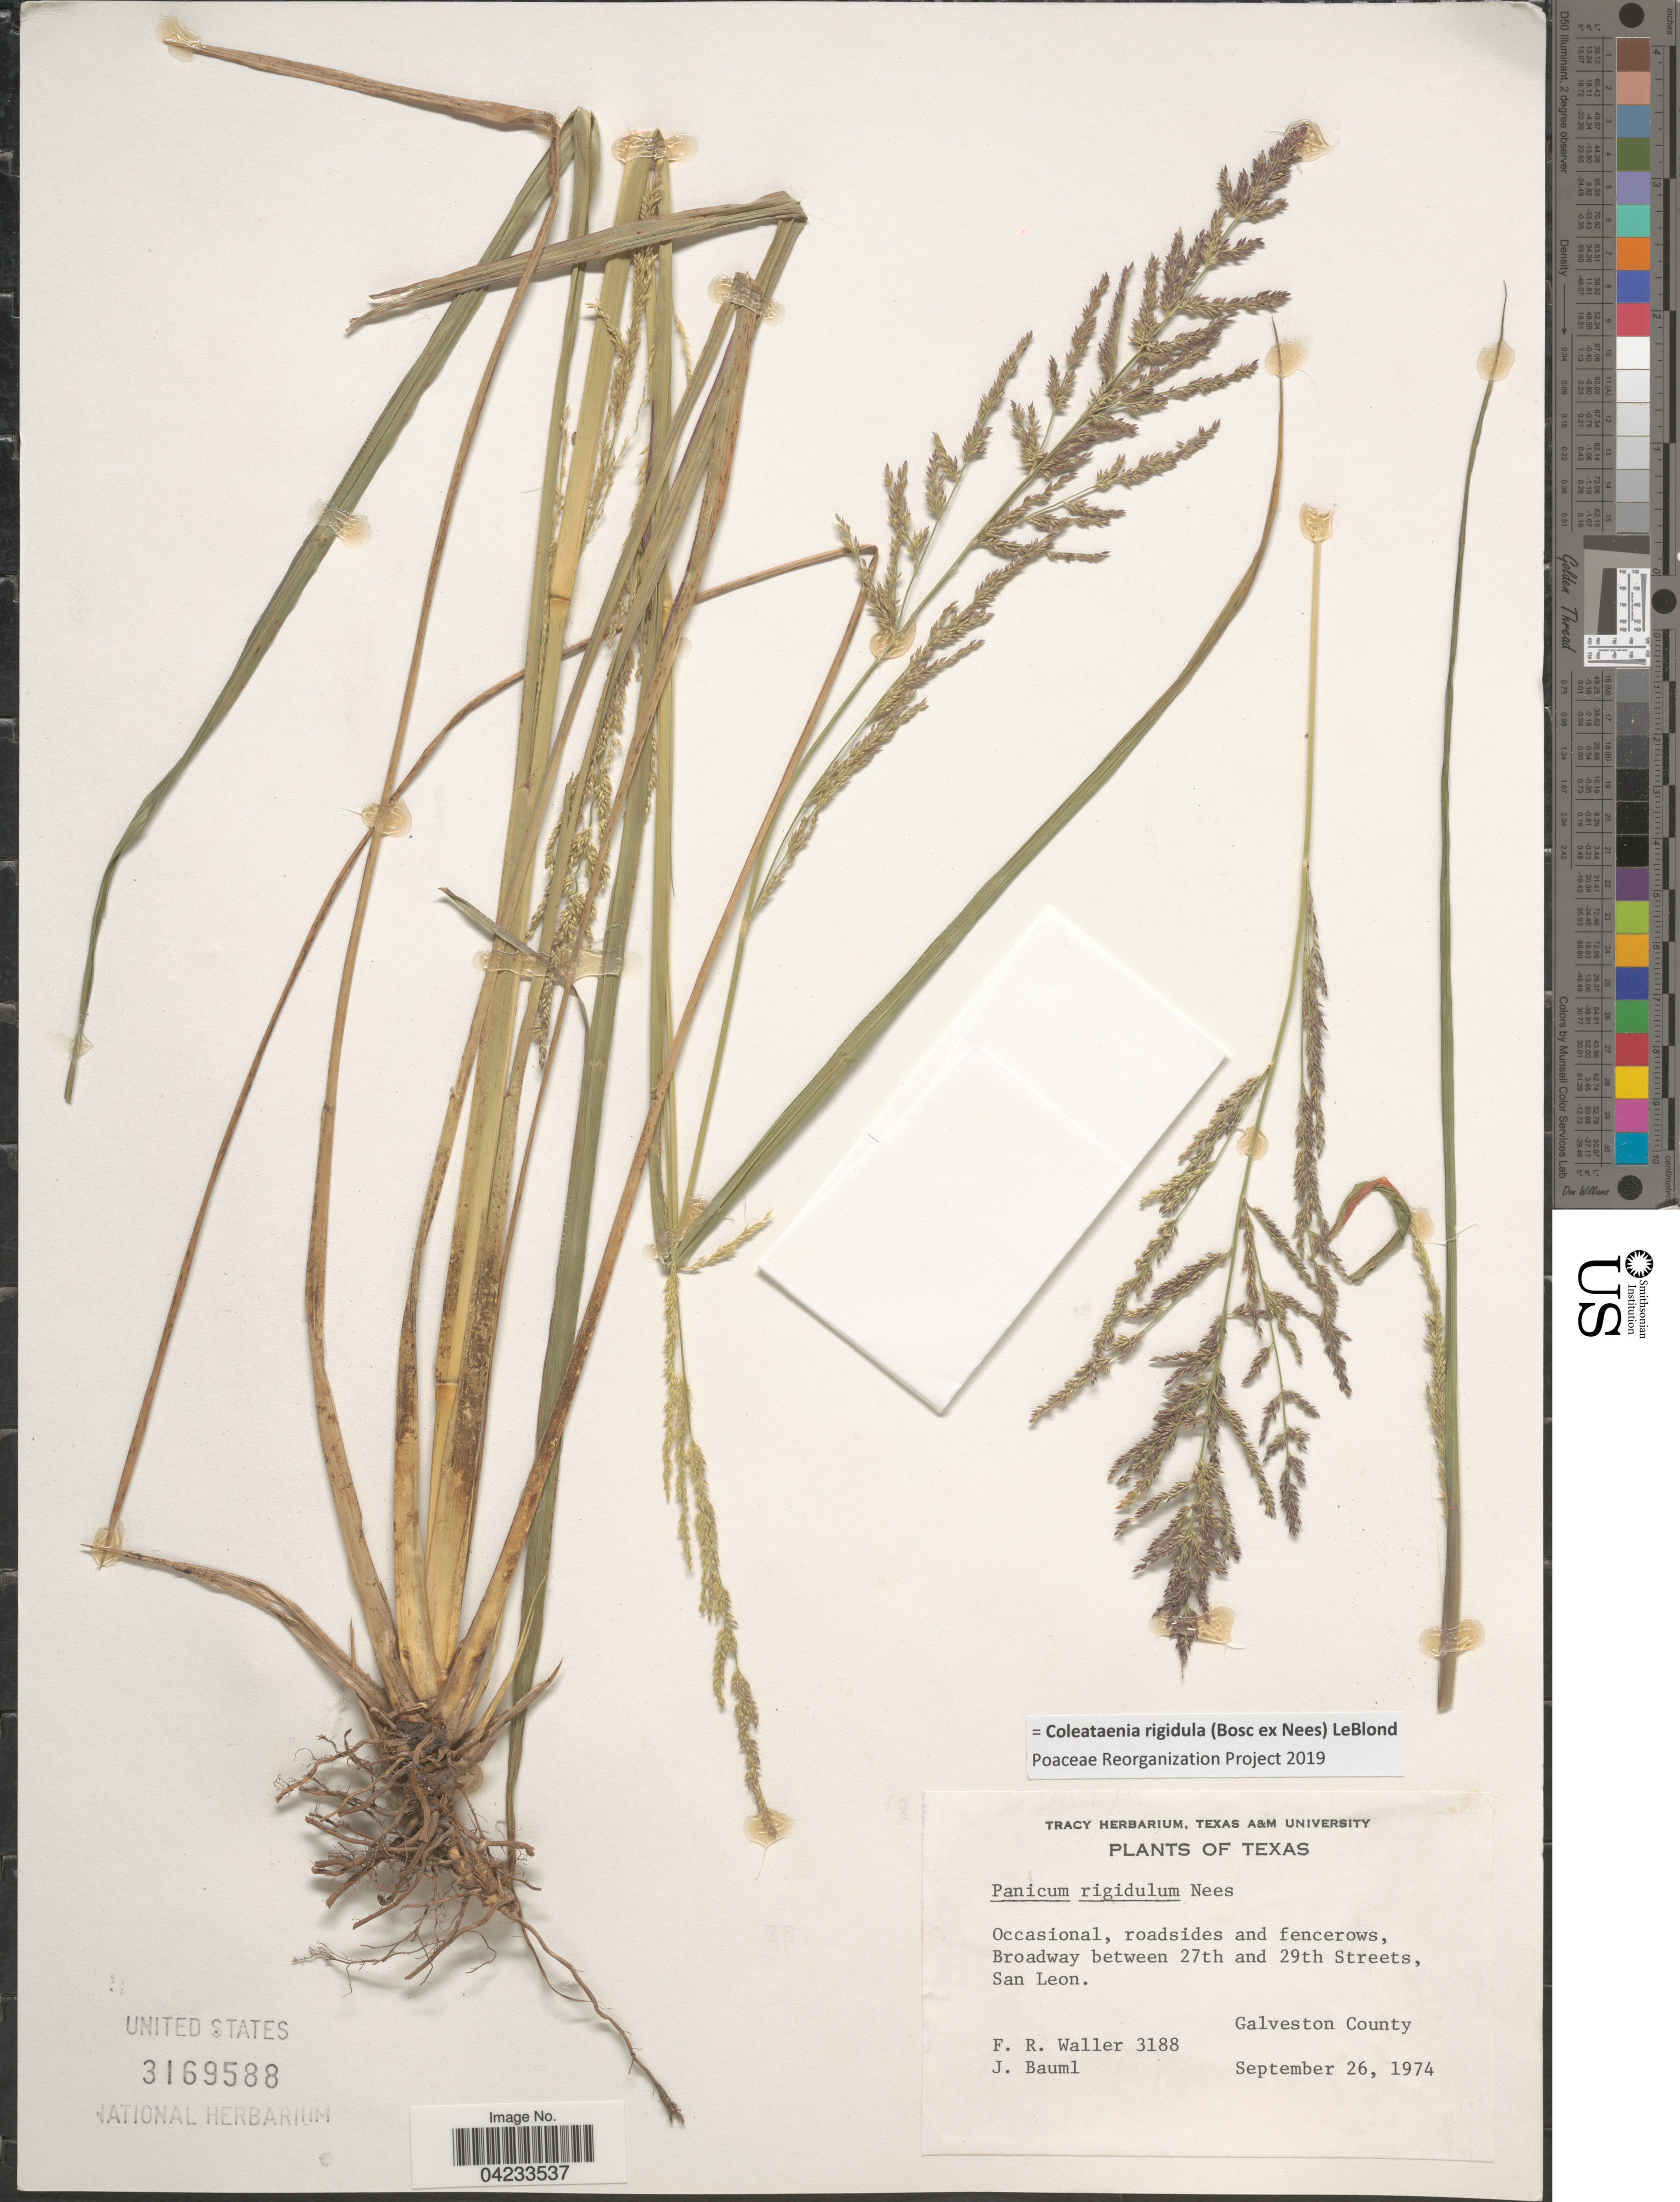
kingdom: Plantae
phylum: Tracheophyta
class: Liliopsida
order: Poales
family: Poaceae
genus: Coleataenia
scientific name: Coleataenia rigidula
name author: (Bosc ex Nees) LeBlond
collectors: F. R. Waller & J. Bauml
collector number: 3188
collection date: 1974-09-26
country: United States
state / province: Texas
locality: Occasional, roadsides and fencerows, Broadway between 27th and 29th Streets, San Leon. Galveston County.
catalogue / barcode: US 3169588